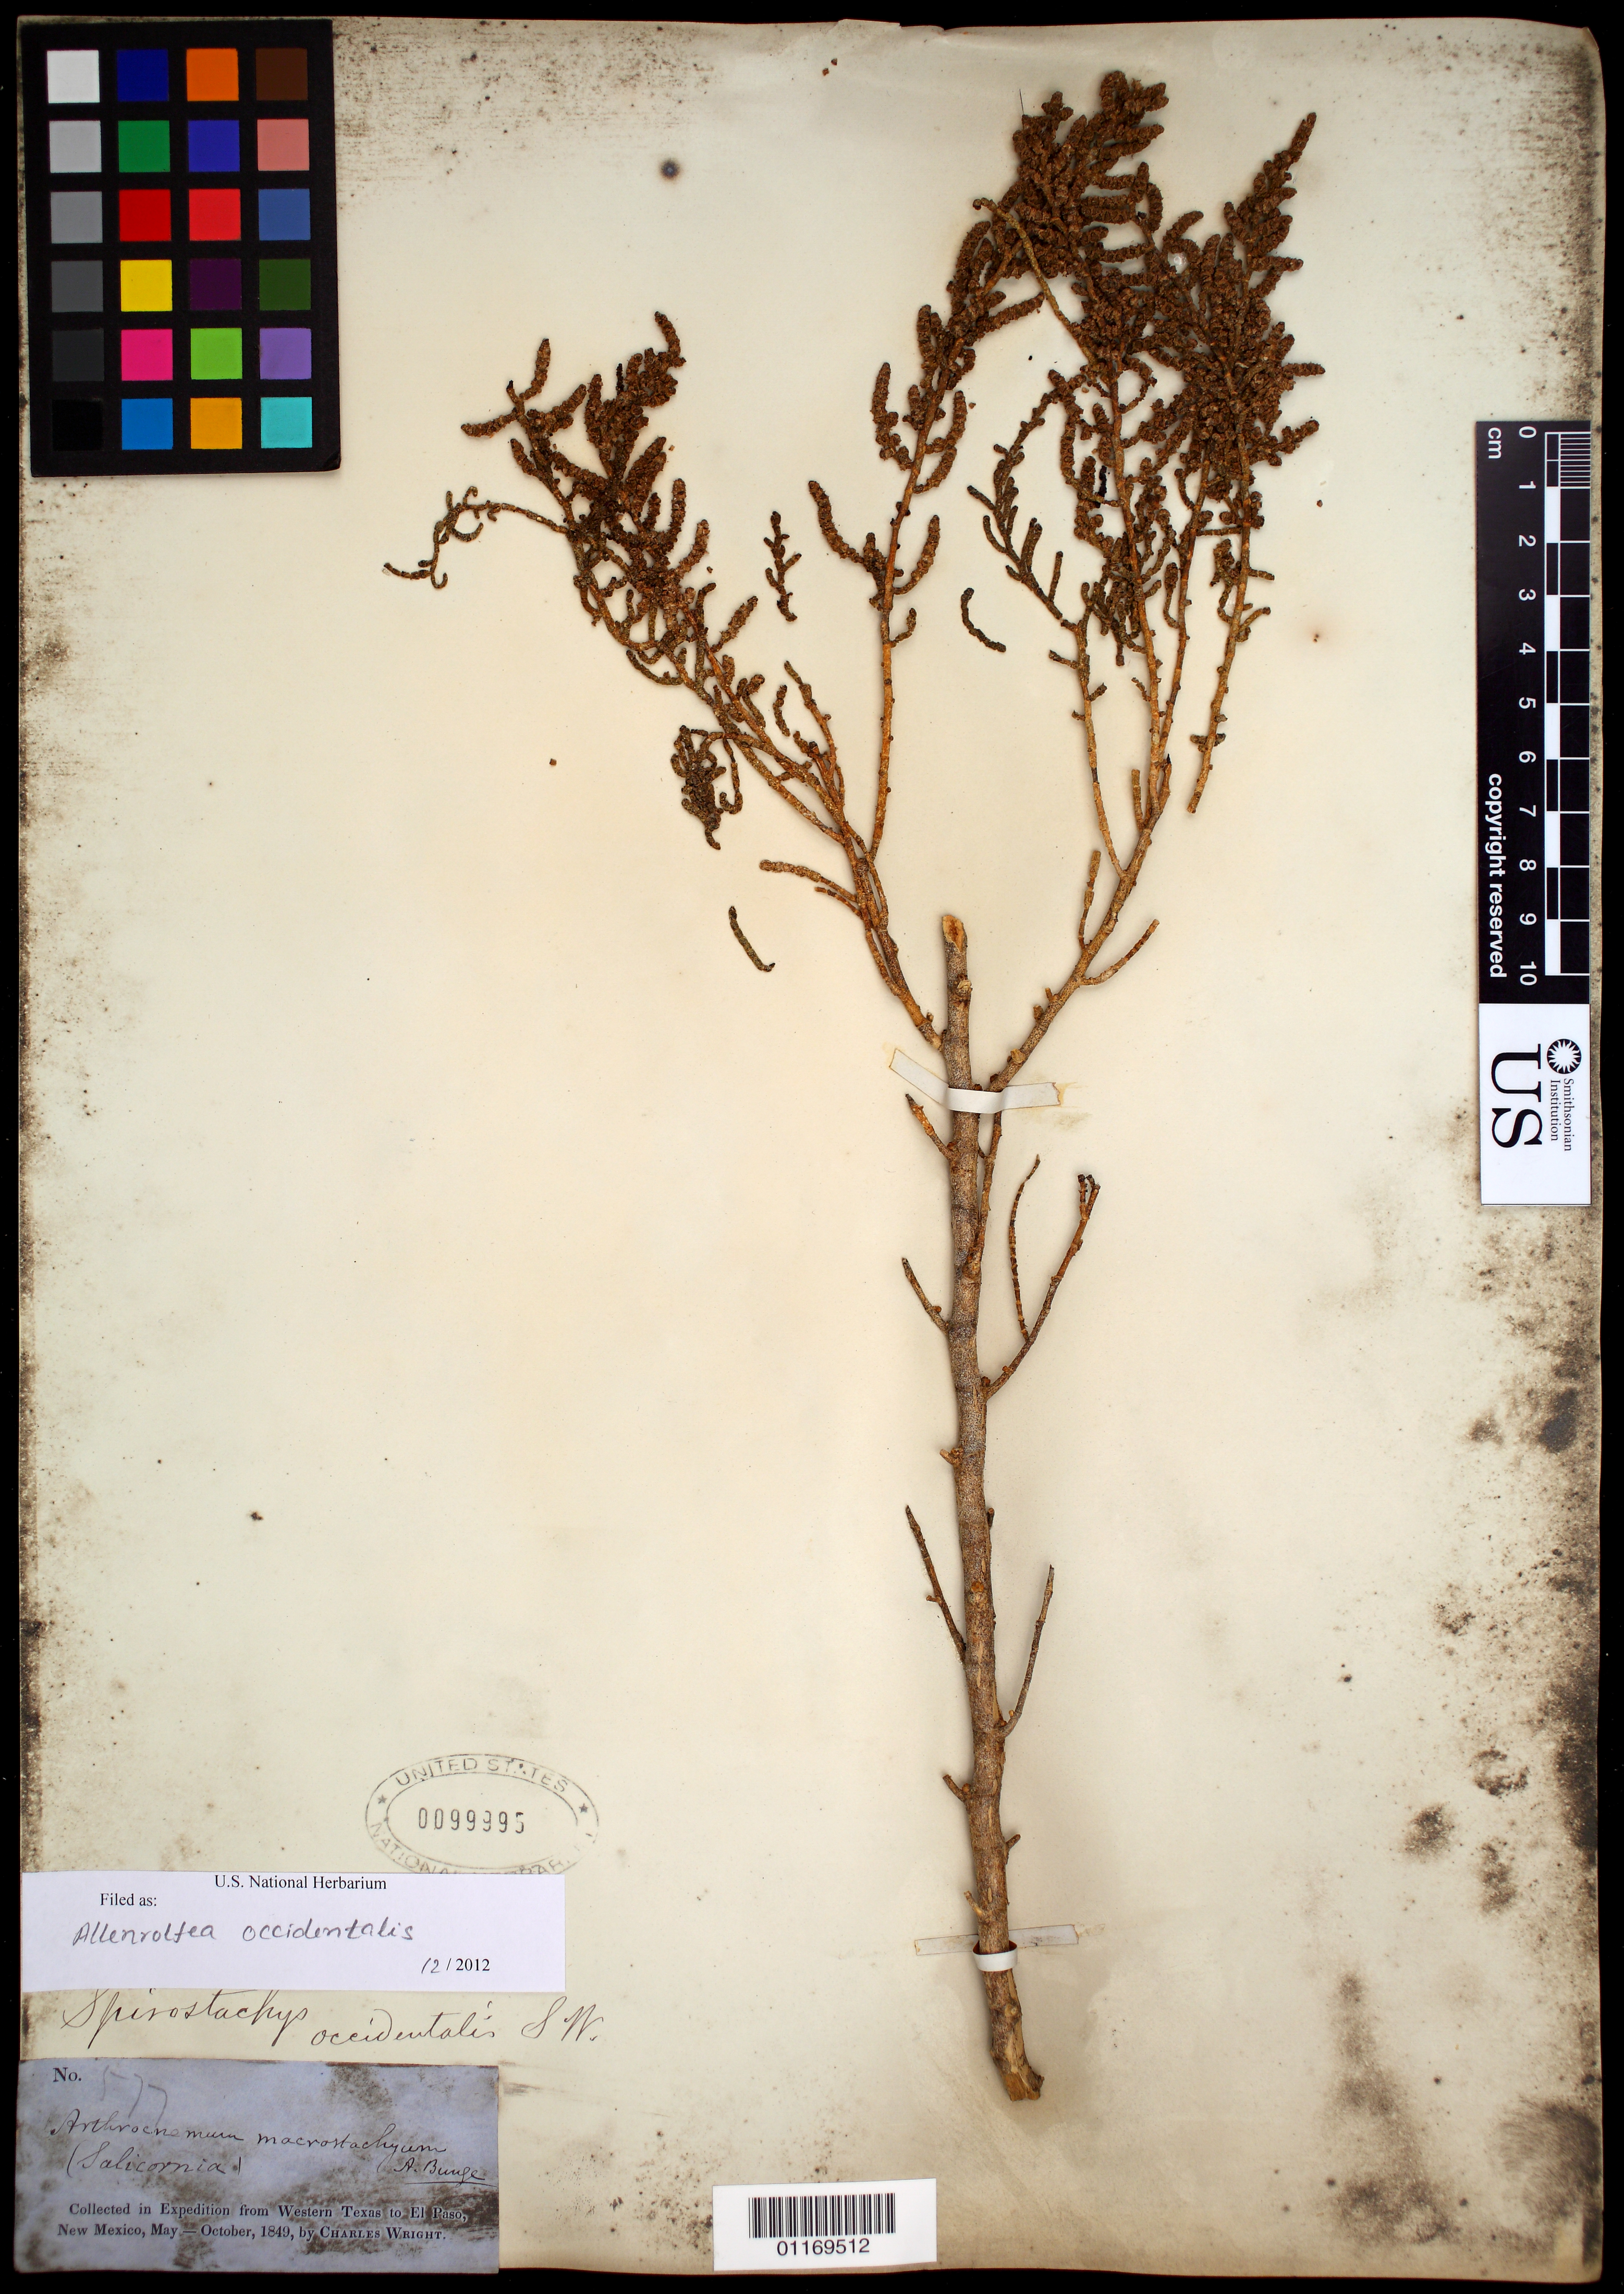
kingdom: Plantae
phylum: Tracheophyta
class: Magnoliopsida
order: Caryophyllales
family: Amaranthaceae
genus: Allenrolfea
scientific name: Allenrolfea occidentalis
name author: (S. Watson) Kuntze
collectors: C. Wright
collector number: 577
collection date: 1849-05/1849-10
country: United States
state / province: New Mexico / Texas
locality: From Western Texas to El Paso, New Mexico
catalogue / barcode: US 99995